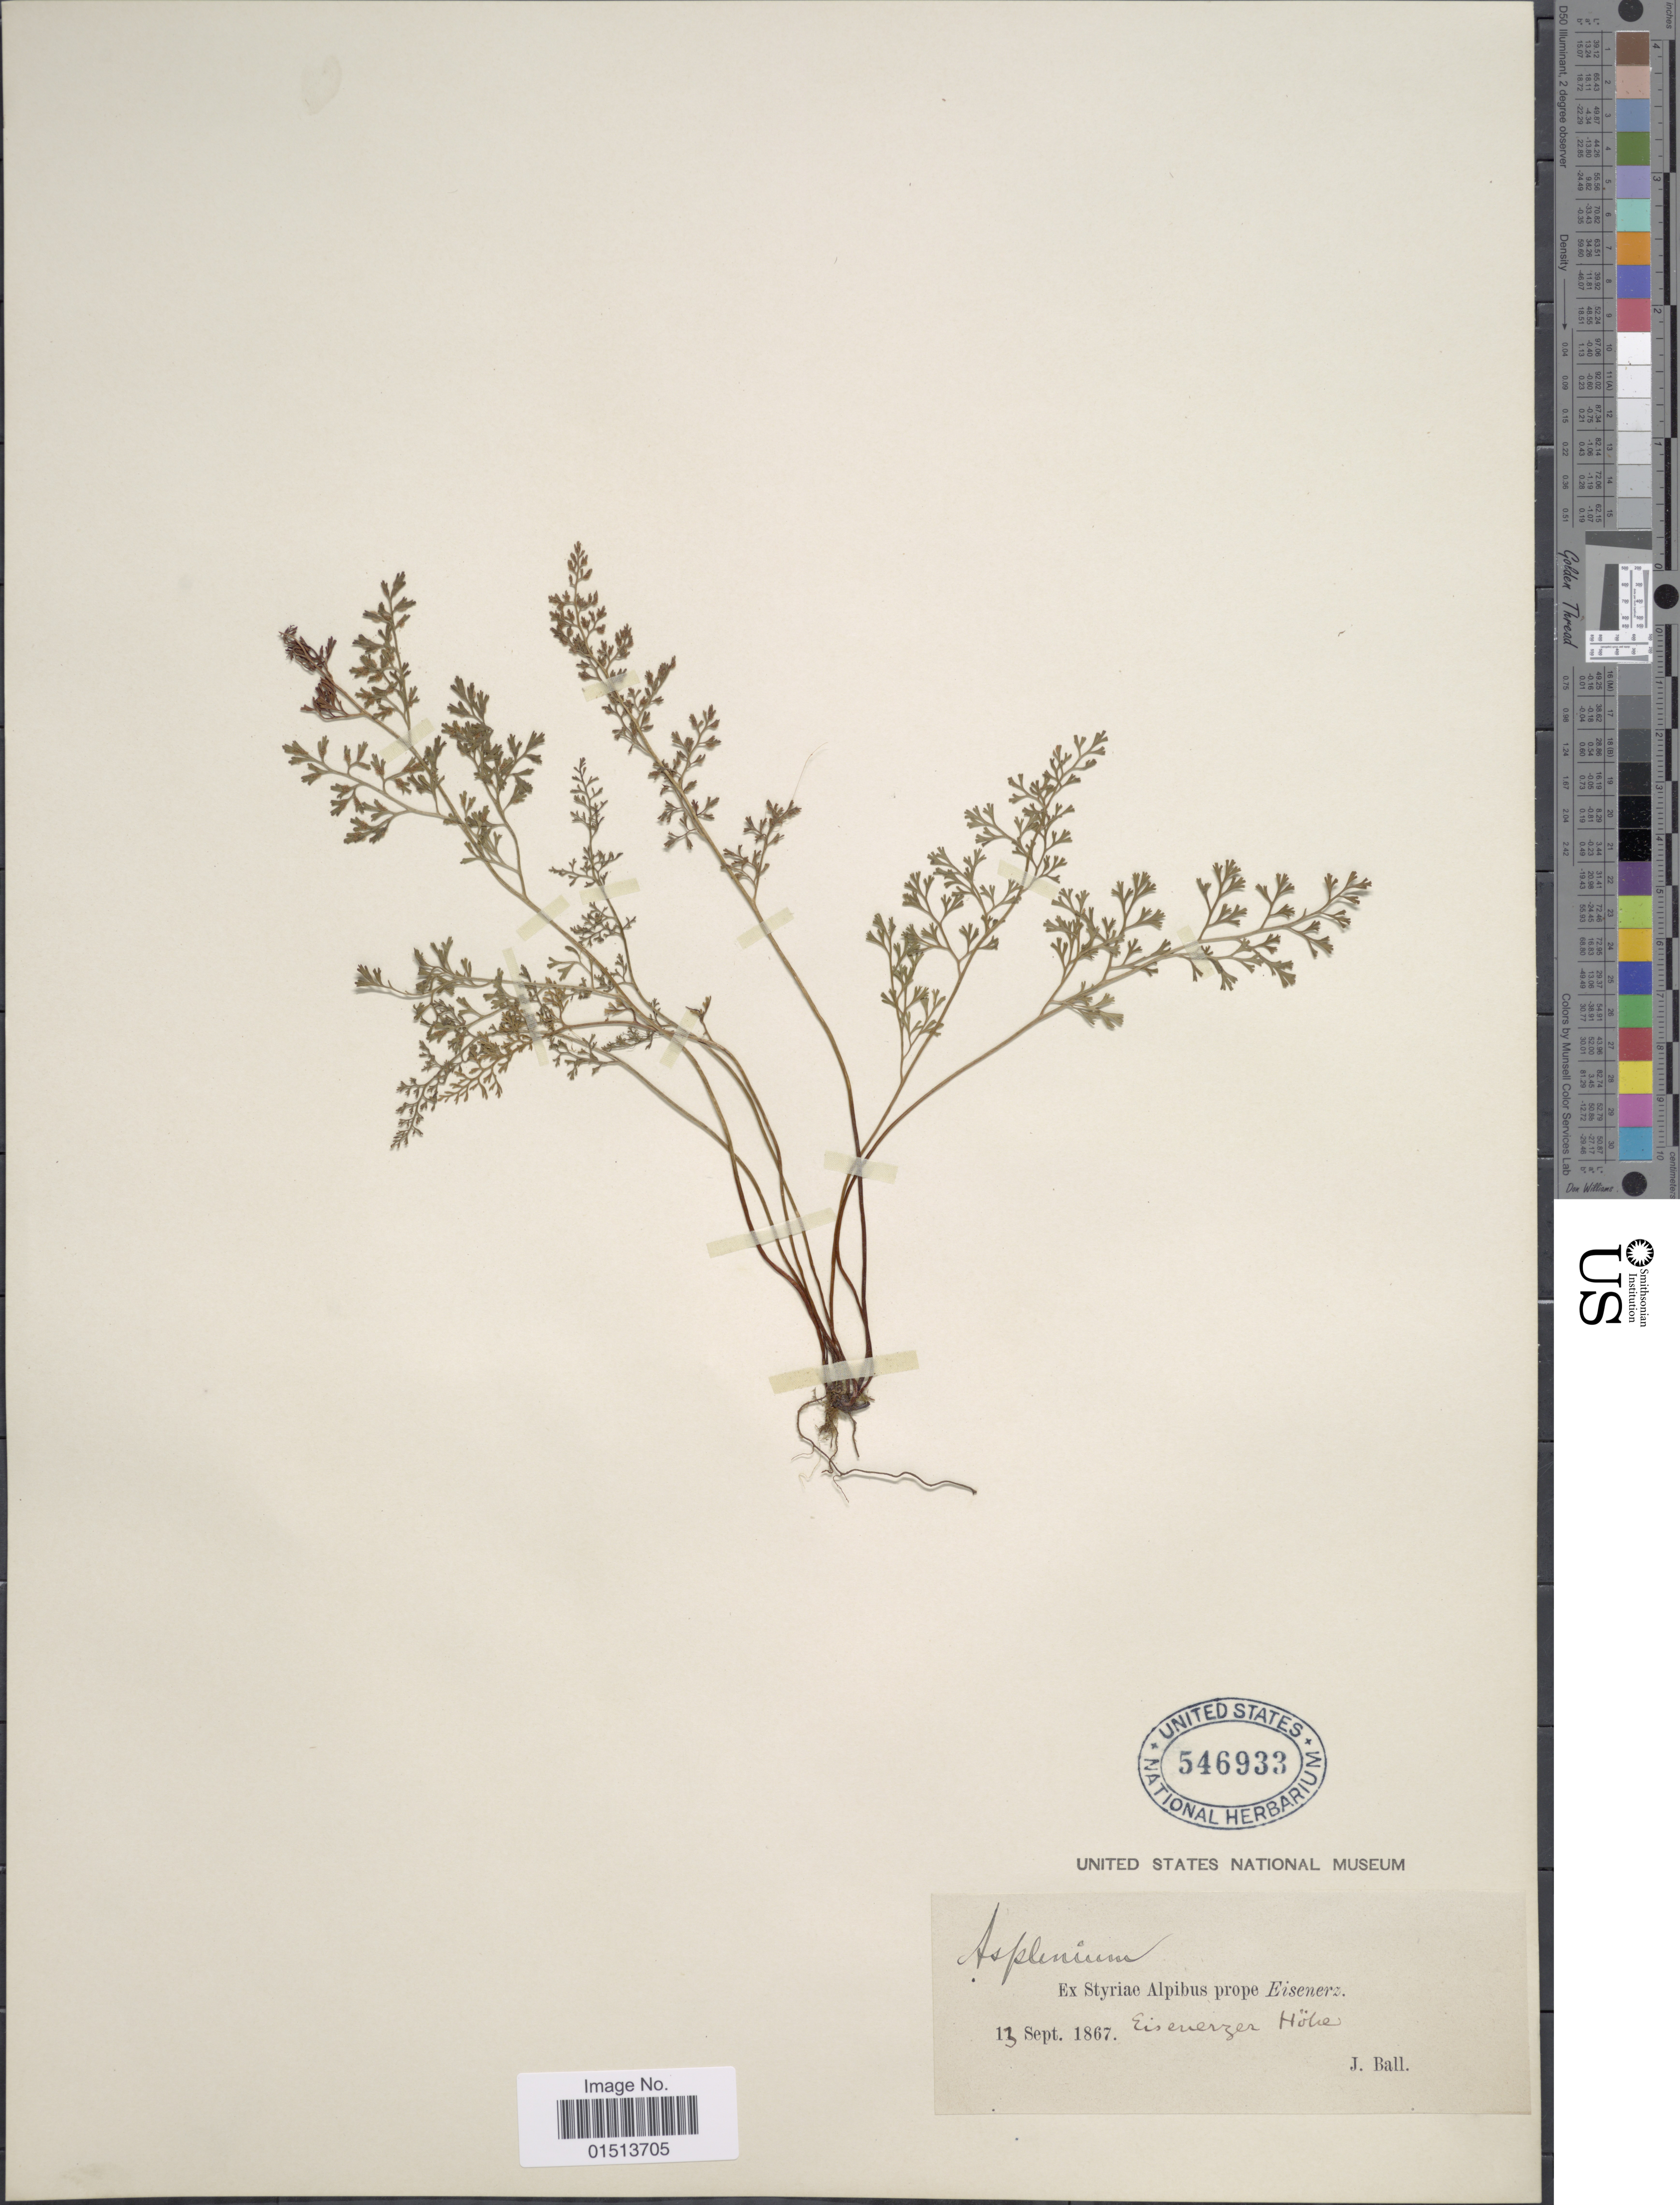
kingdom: Plantae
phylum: Tracheophyta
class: Polypodiopsida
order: Polypodiales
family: Aspleniaceae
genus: Asplenium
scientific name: Asplenium fissum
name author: Willd.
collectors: J. Ball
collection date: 1867-09-13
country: Austria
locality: Ex Styriae Alpibus prope Eisenerz, höhe.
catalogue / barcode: US 546933